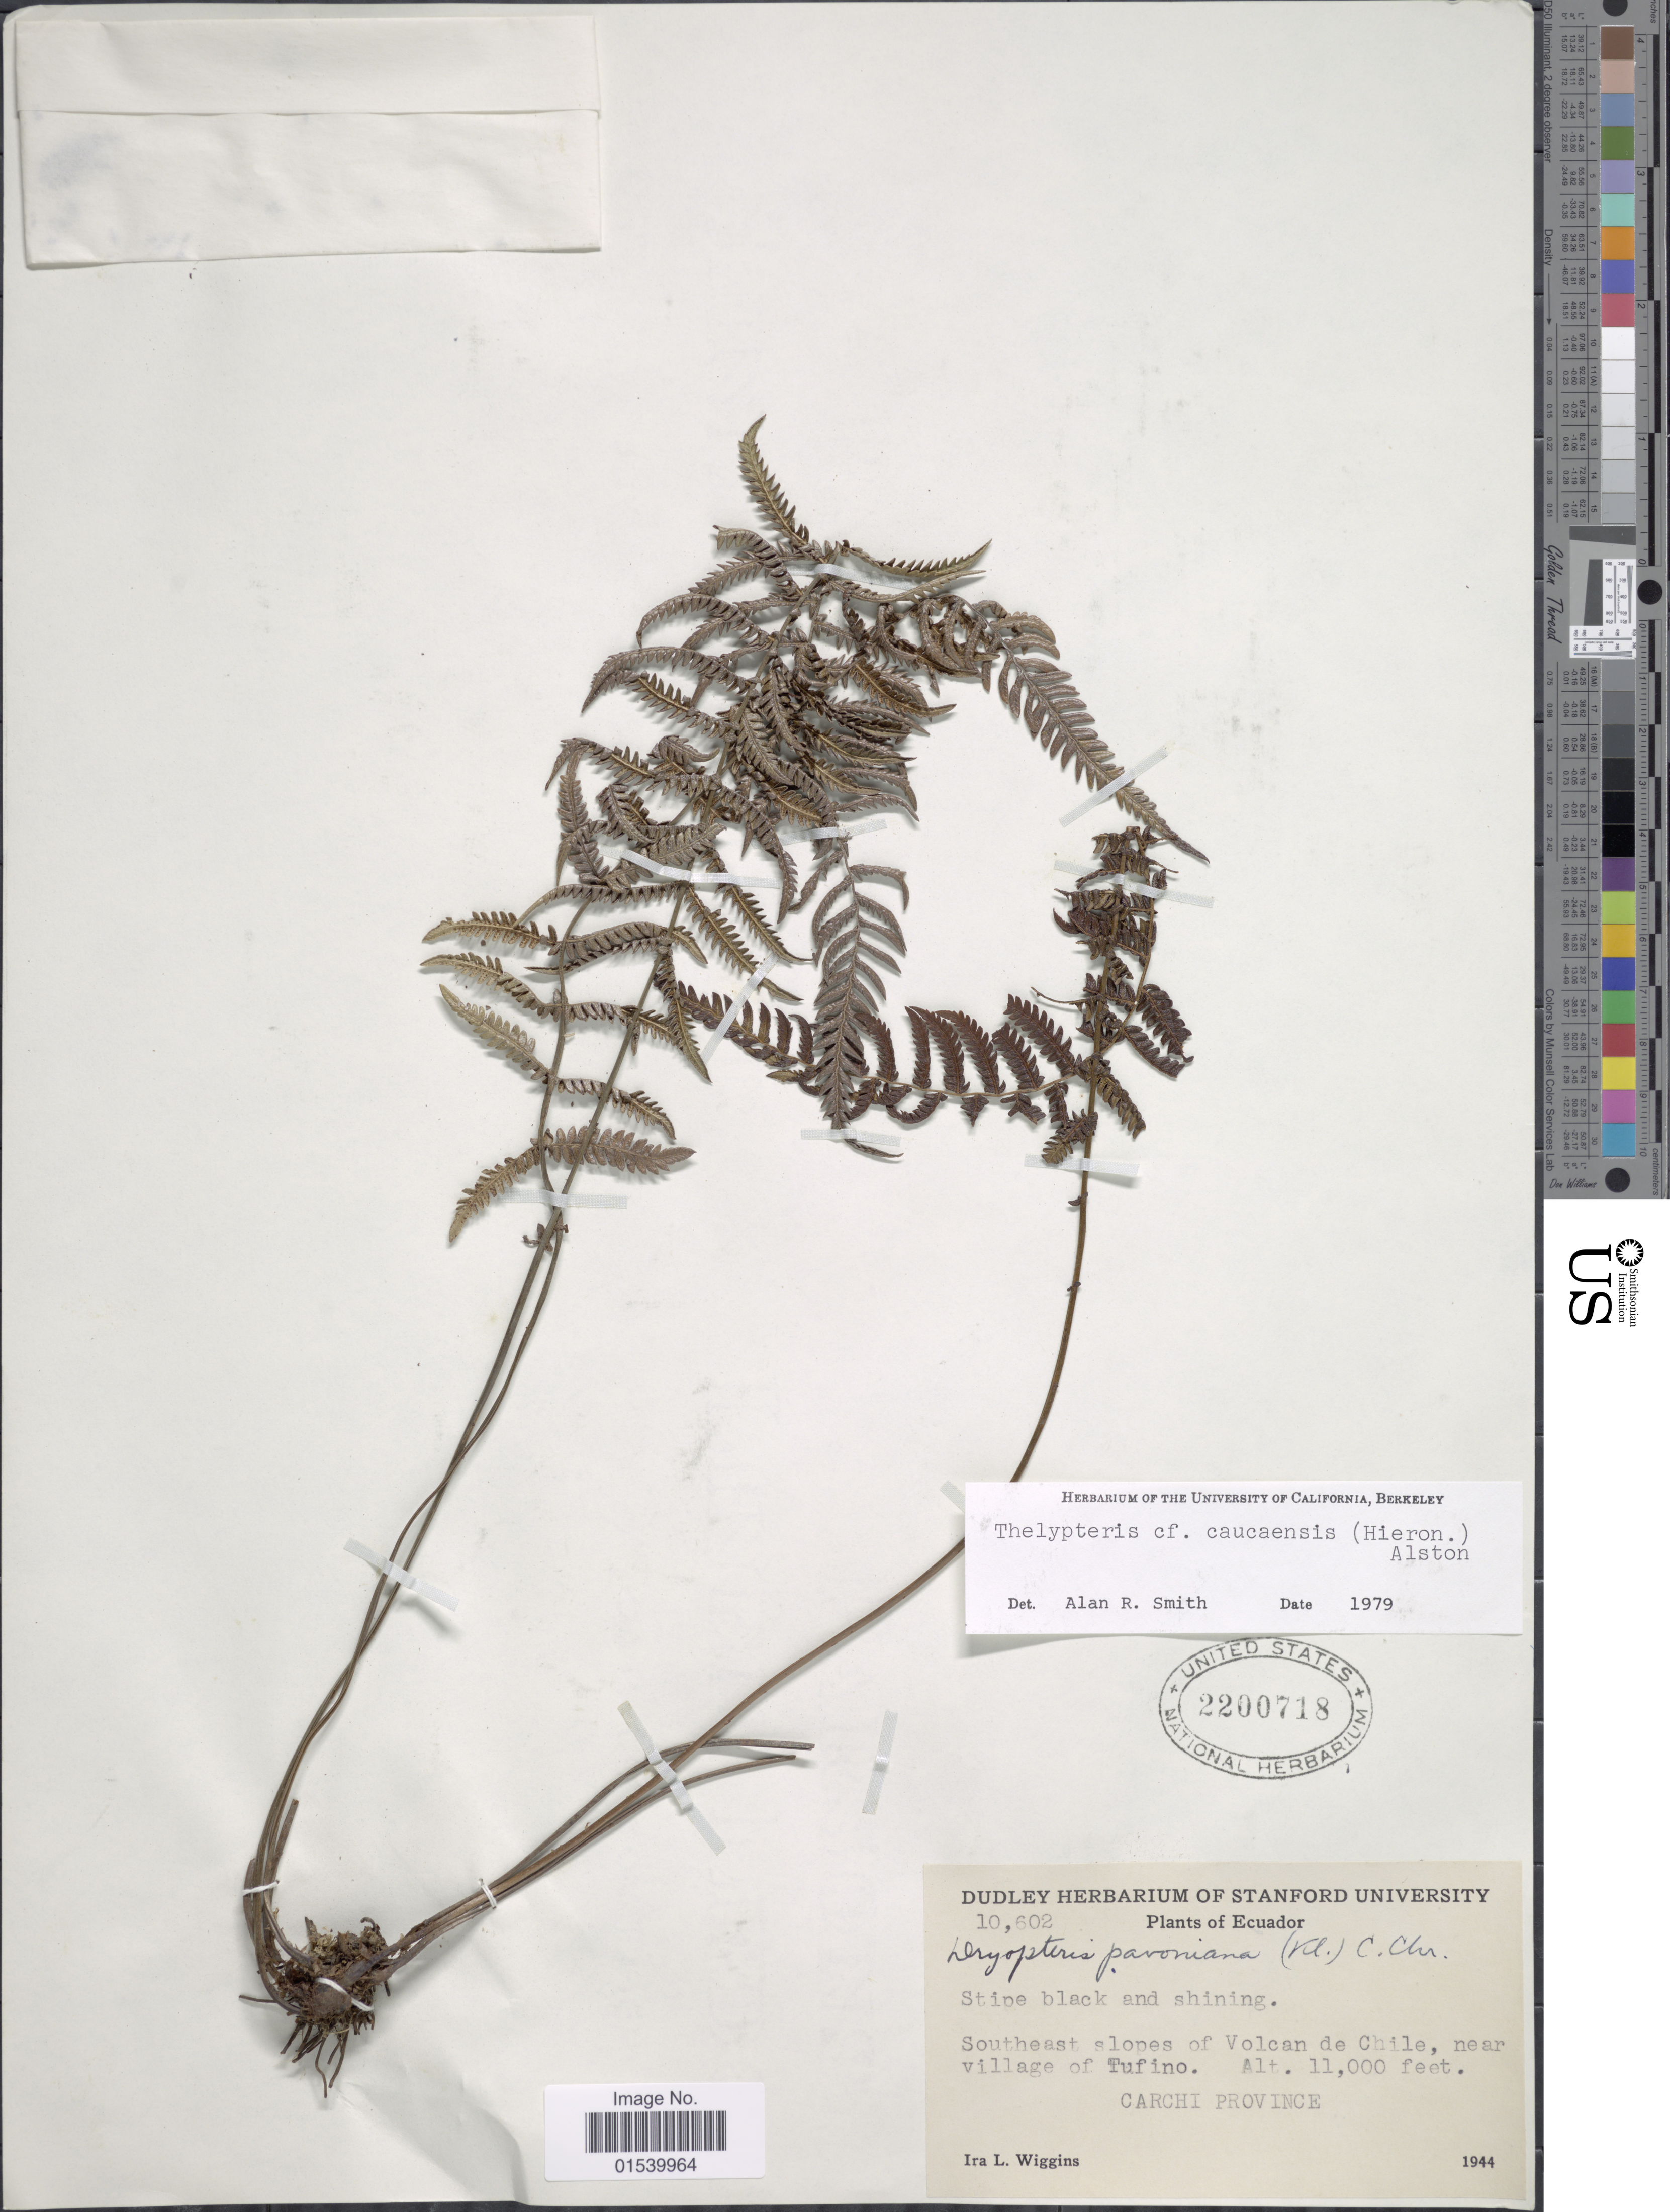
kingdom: Plantae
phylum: Tracheophyta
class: Polypodiopsida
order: Polypodiales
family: Thelypteridaceae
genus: Amauropelta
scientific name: Amauropelta caucaensis (Hieron.) comb. nov., ined. 2015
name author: (Hieron.)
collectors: I. L. Wiggins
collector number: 10602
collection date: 1944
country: Ecuador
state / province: Carchi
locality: Southeast slopes of Volcan de Chile, near village of Tufino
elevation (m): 3353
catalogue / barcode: US 2200718